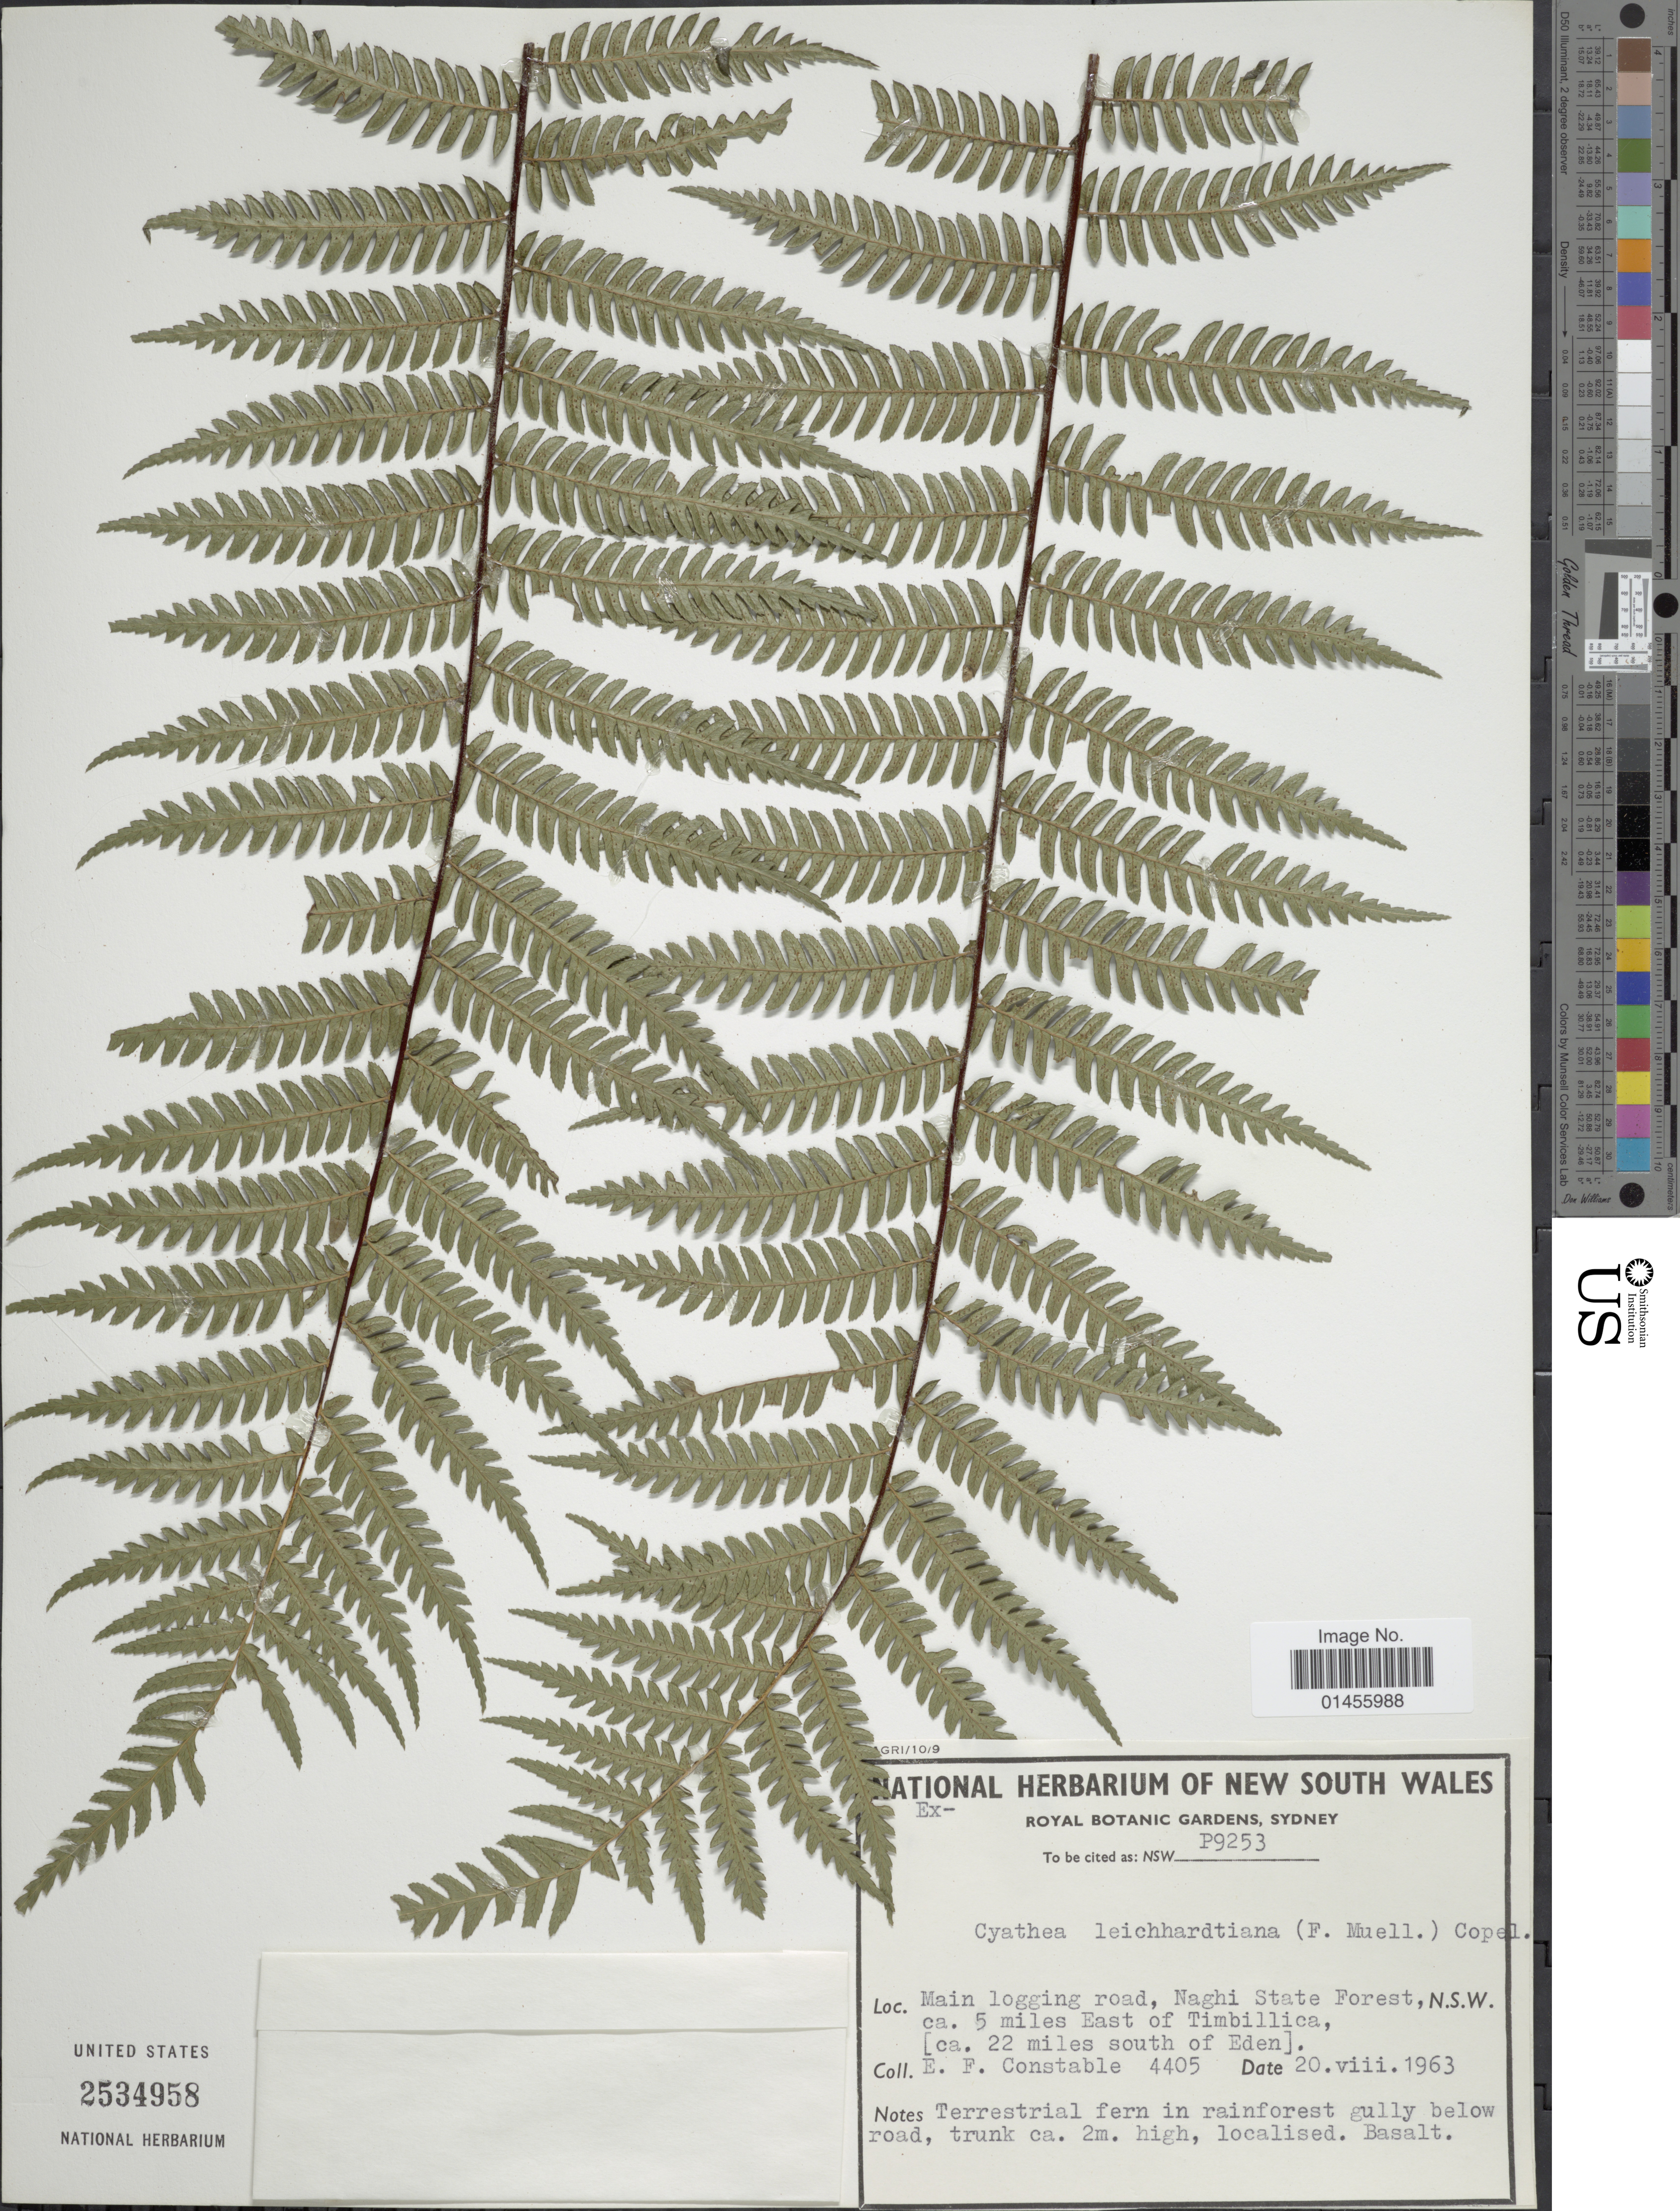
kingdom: Plantae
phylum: Tracheophyta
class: Polypodiopsida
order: Cyatheales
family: Cyatheaceae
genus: Alsophila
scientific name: Alsophila australis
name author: R. Br.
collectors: E. F. Constable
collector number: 4405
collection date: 1963-08-20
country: Australia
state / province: New South Wales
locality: Main logging road, Naghi State Forest, N.S.W. 5 miles East of Timbillica. (22 miles south of Eden)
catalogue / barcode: US 2534958